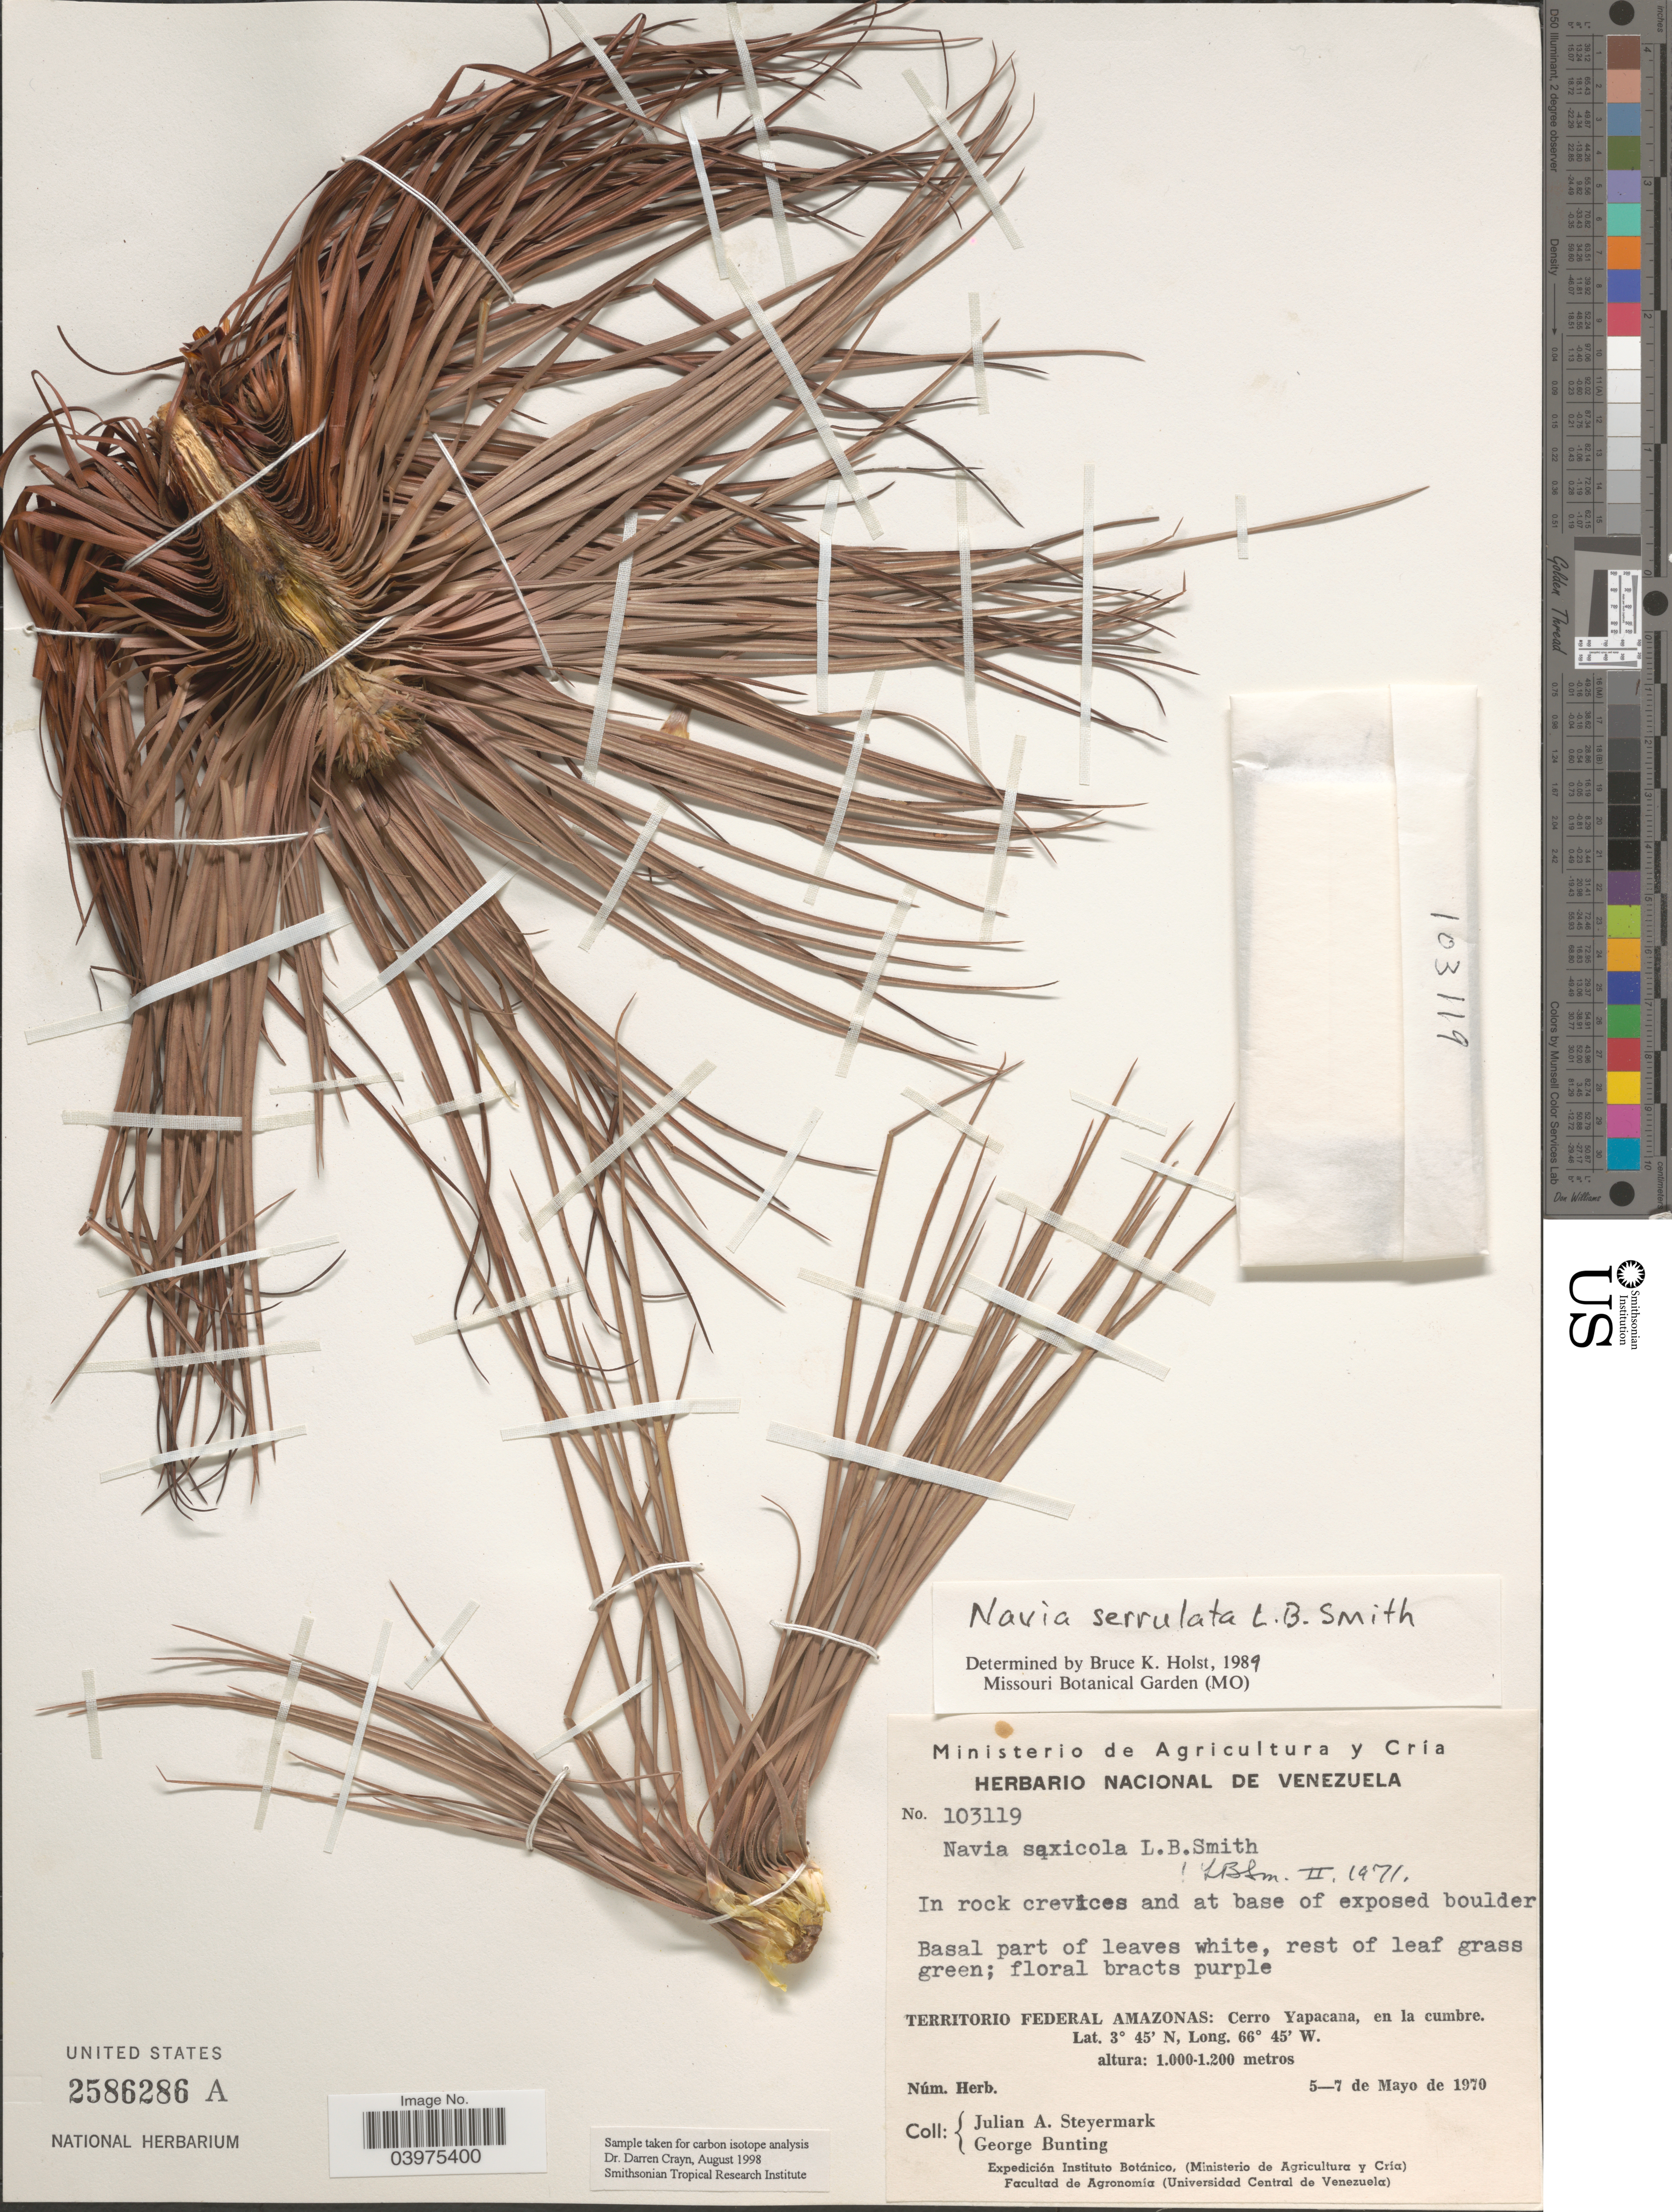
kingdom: Plantae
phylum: Tracheophyta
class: Liliopsida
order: Poales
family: Bromeliaceae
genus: Navia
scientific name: Navia serrulata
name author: L.B. Sm.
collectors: J. Steyermark & G. S. Bunting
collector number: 103119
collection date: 1970-05-05/1970-05-07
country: Venezuela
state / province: Amazonas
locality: Territorio Fedeal Amazonas: Cerro Yapacana, en la cumbre. Expedición Instituto Botánico, (Ministerio de Agricultura y Cría) Facultad de Agronomia (Universidad Central de Venezuela).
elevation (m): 1000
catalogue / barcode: US 2586286A